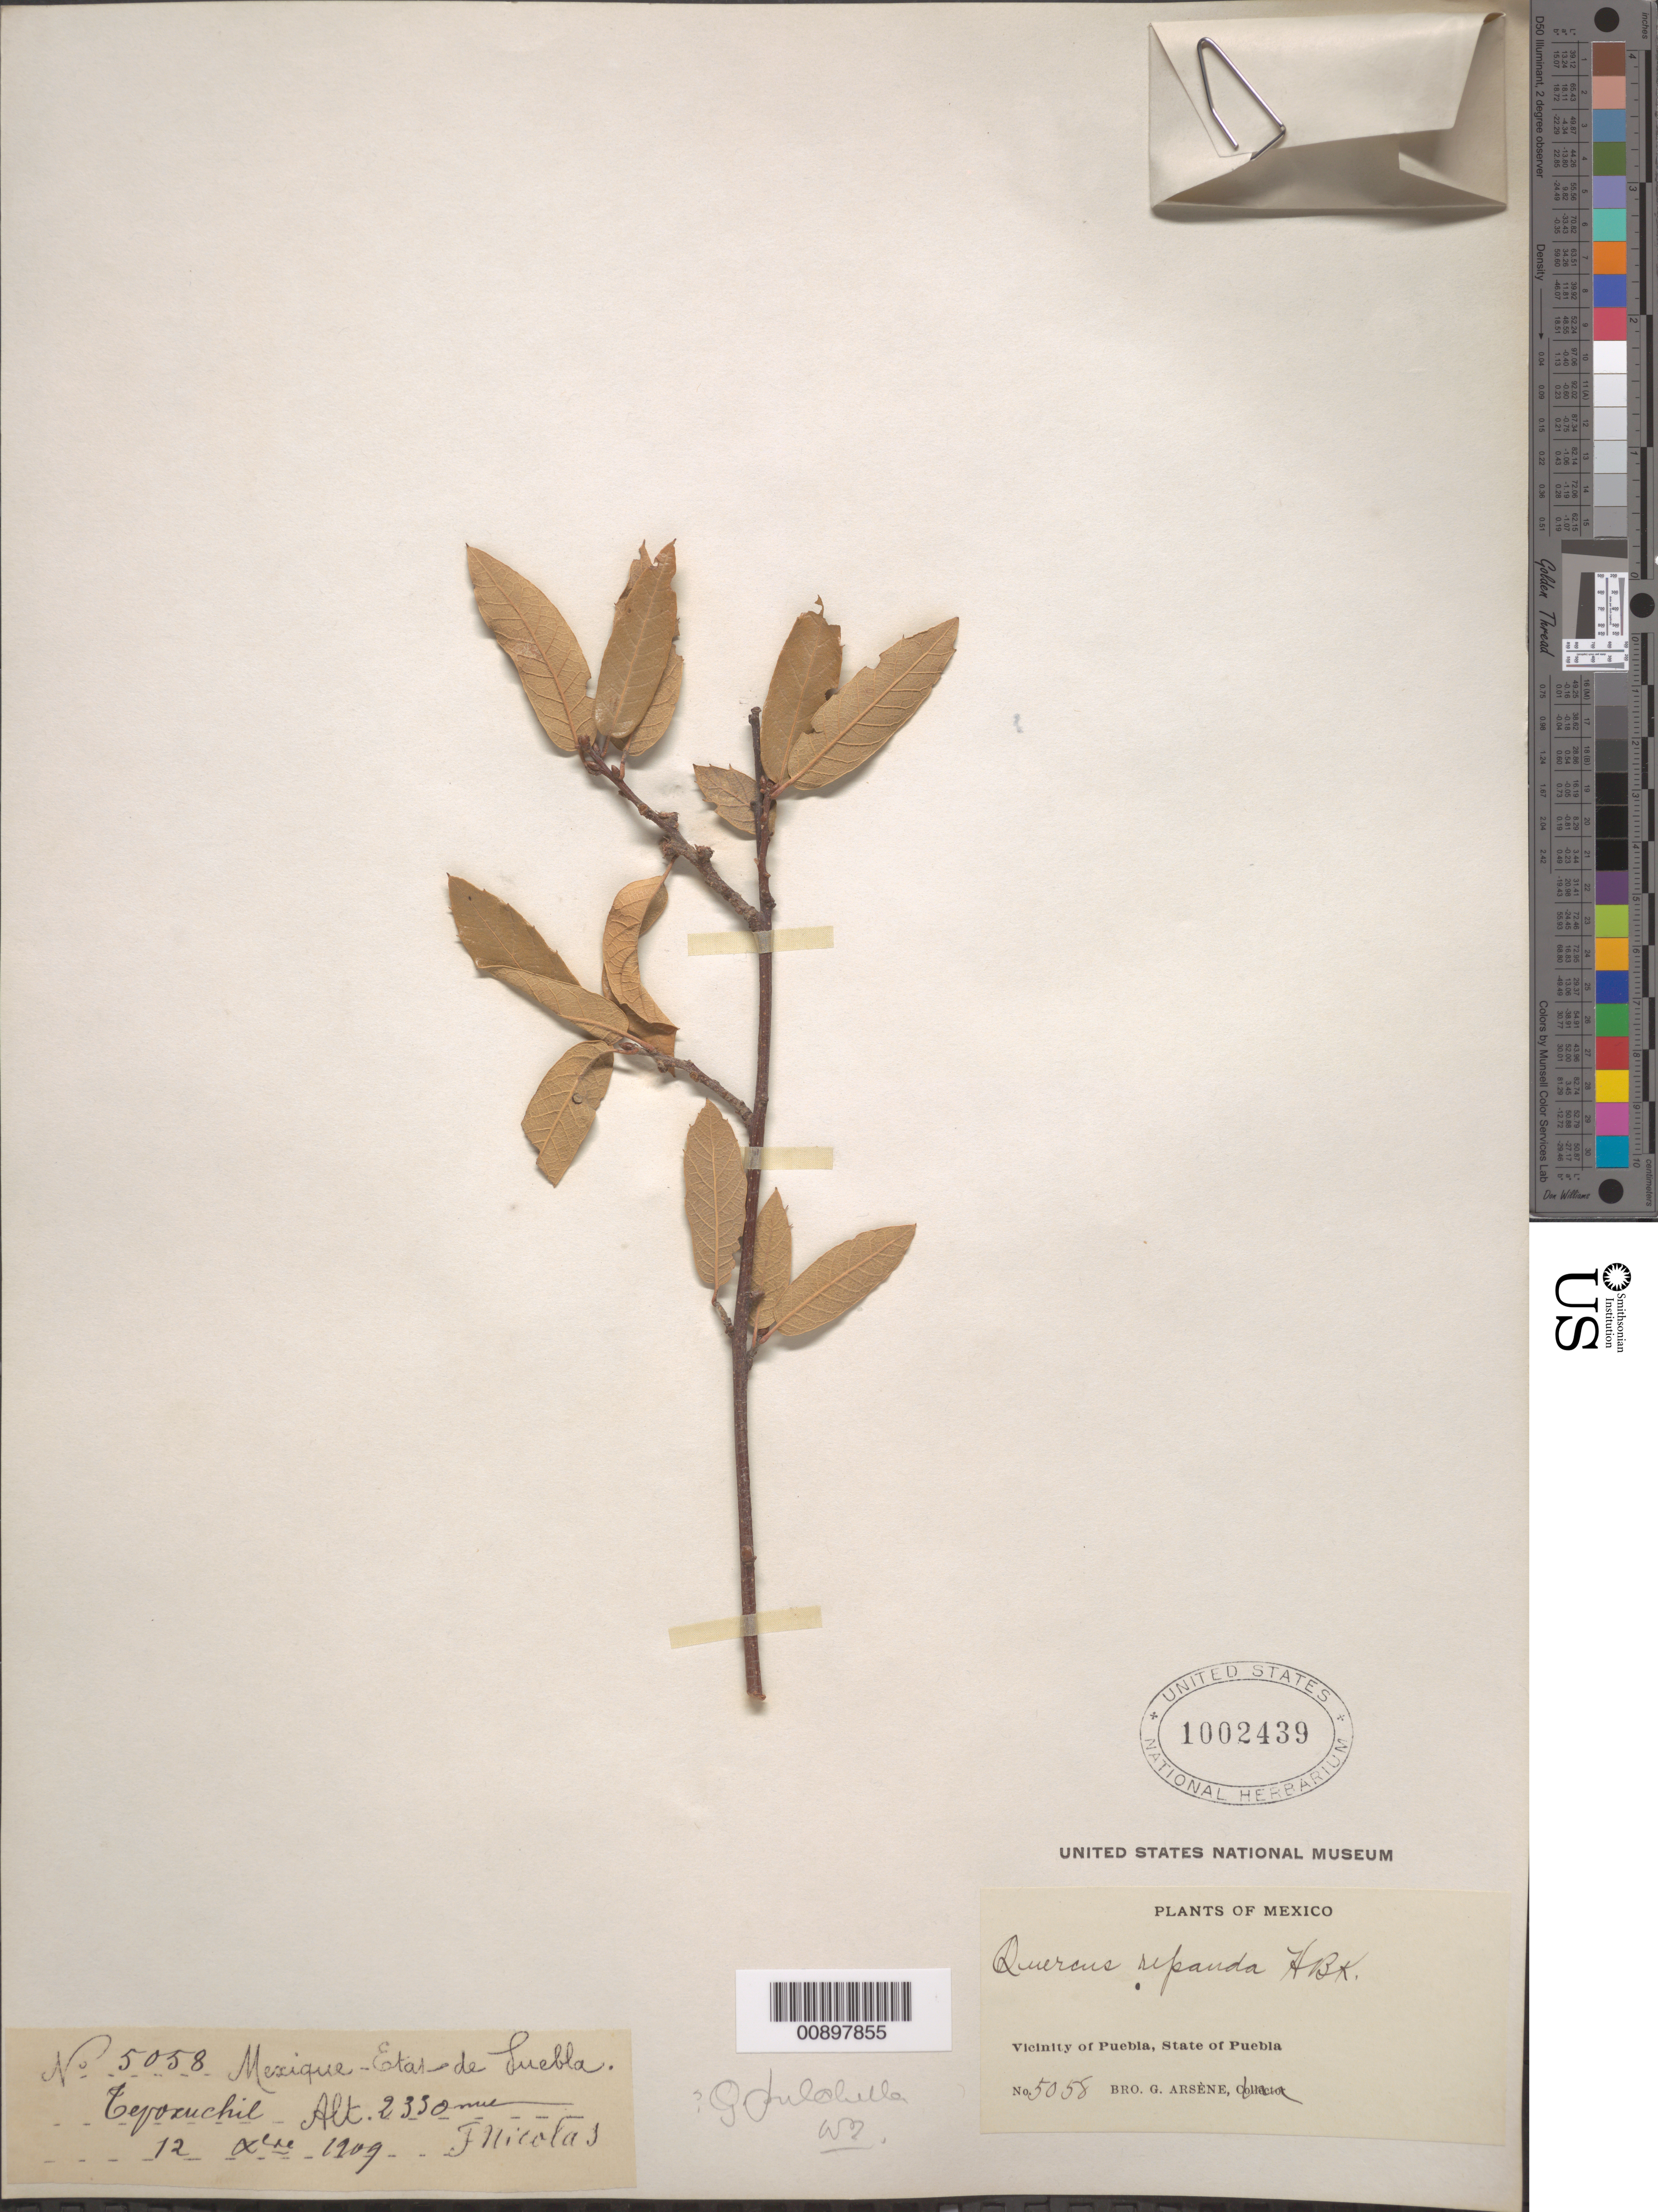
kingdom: Plantae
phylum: Tracheophyta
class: Magnoliopsida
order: Fagales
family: Fagaceae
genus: Quercus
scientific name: Quercus pulchella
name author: Humb. & Bonpl.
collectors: Bro. G. Arsène & F. Nicolas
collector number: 5058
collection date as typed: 12 Feb 1909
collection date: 1909-02-12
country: Mexico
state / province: Puebla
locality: Tepoxuchil. Vicinity of Puebla, State of Puebla.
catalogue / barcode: US 1002439